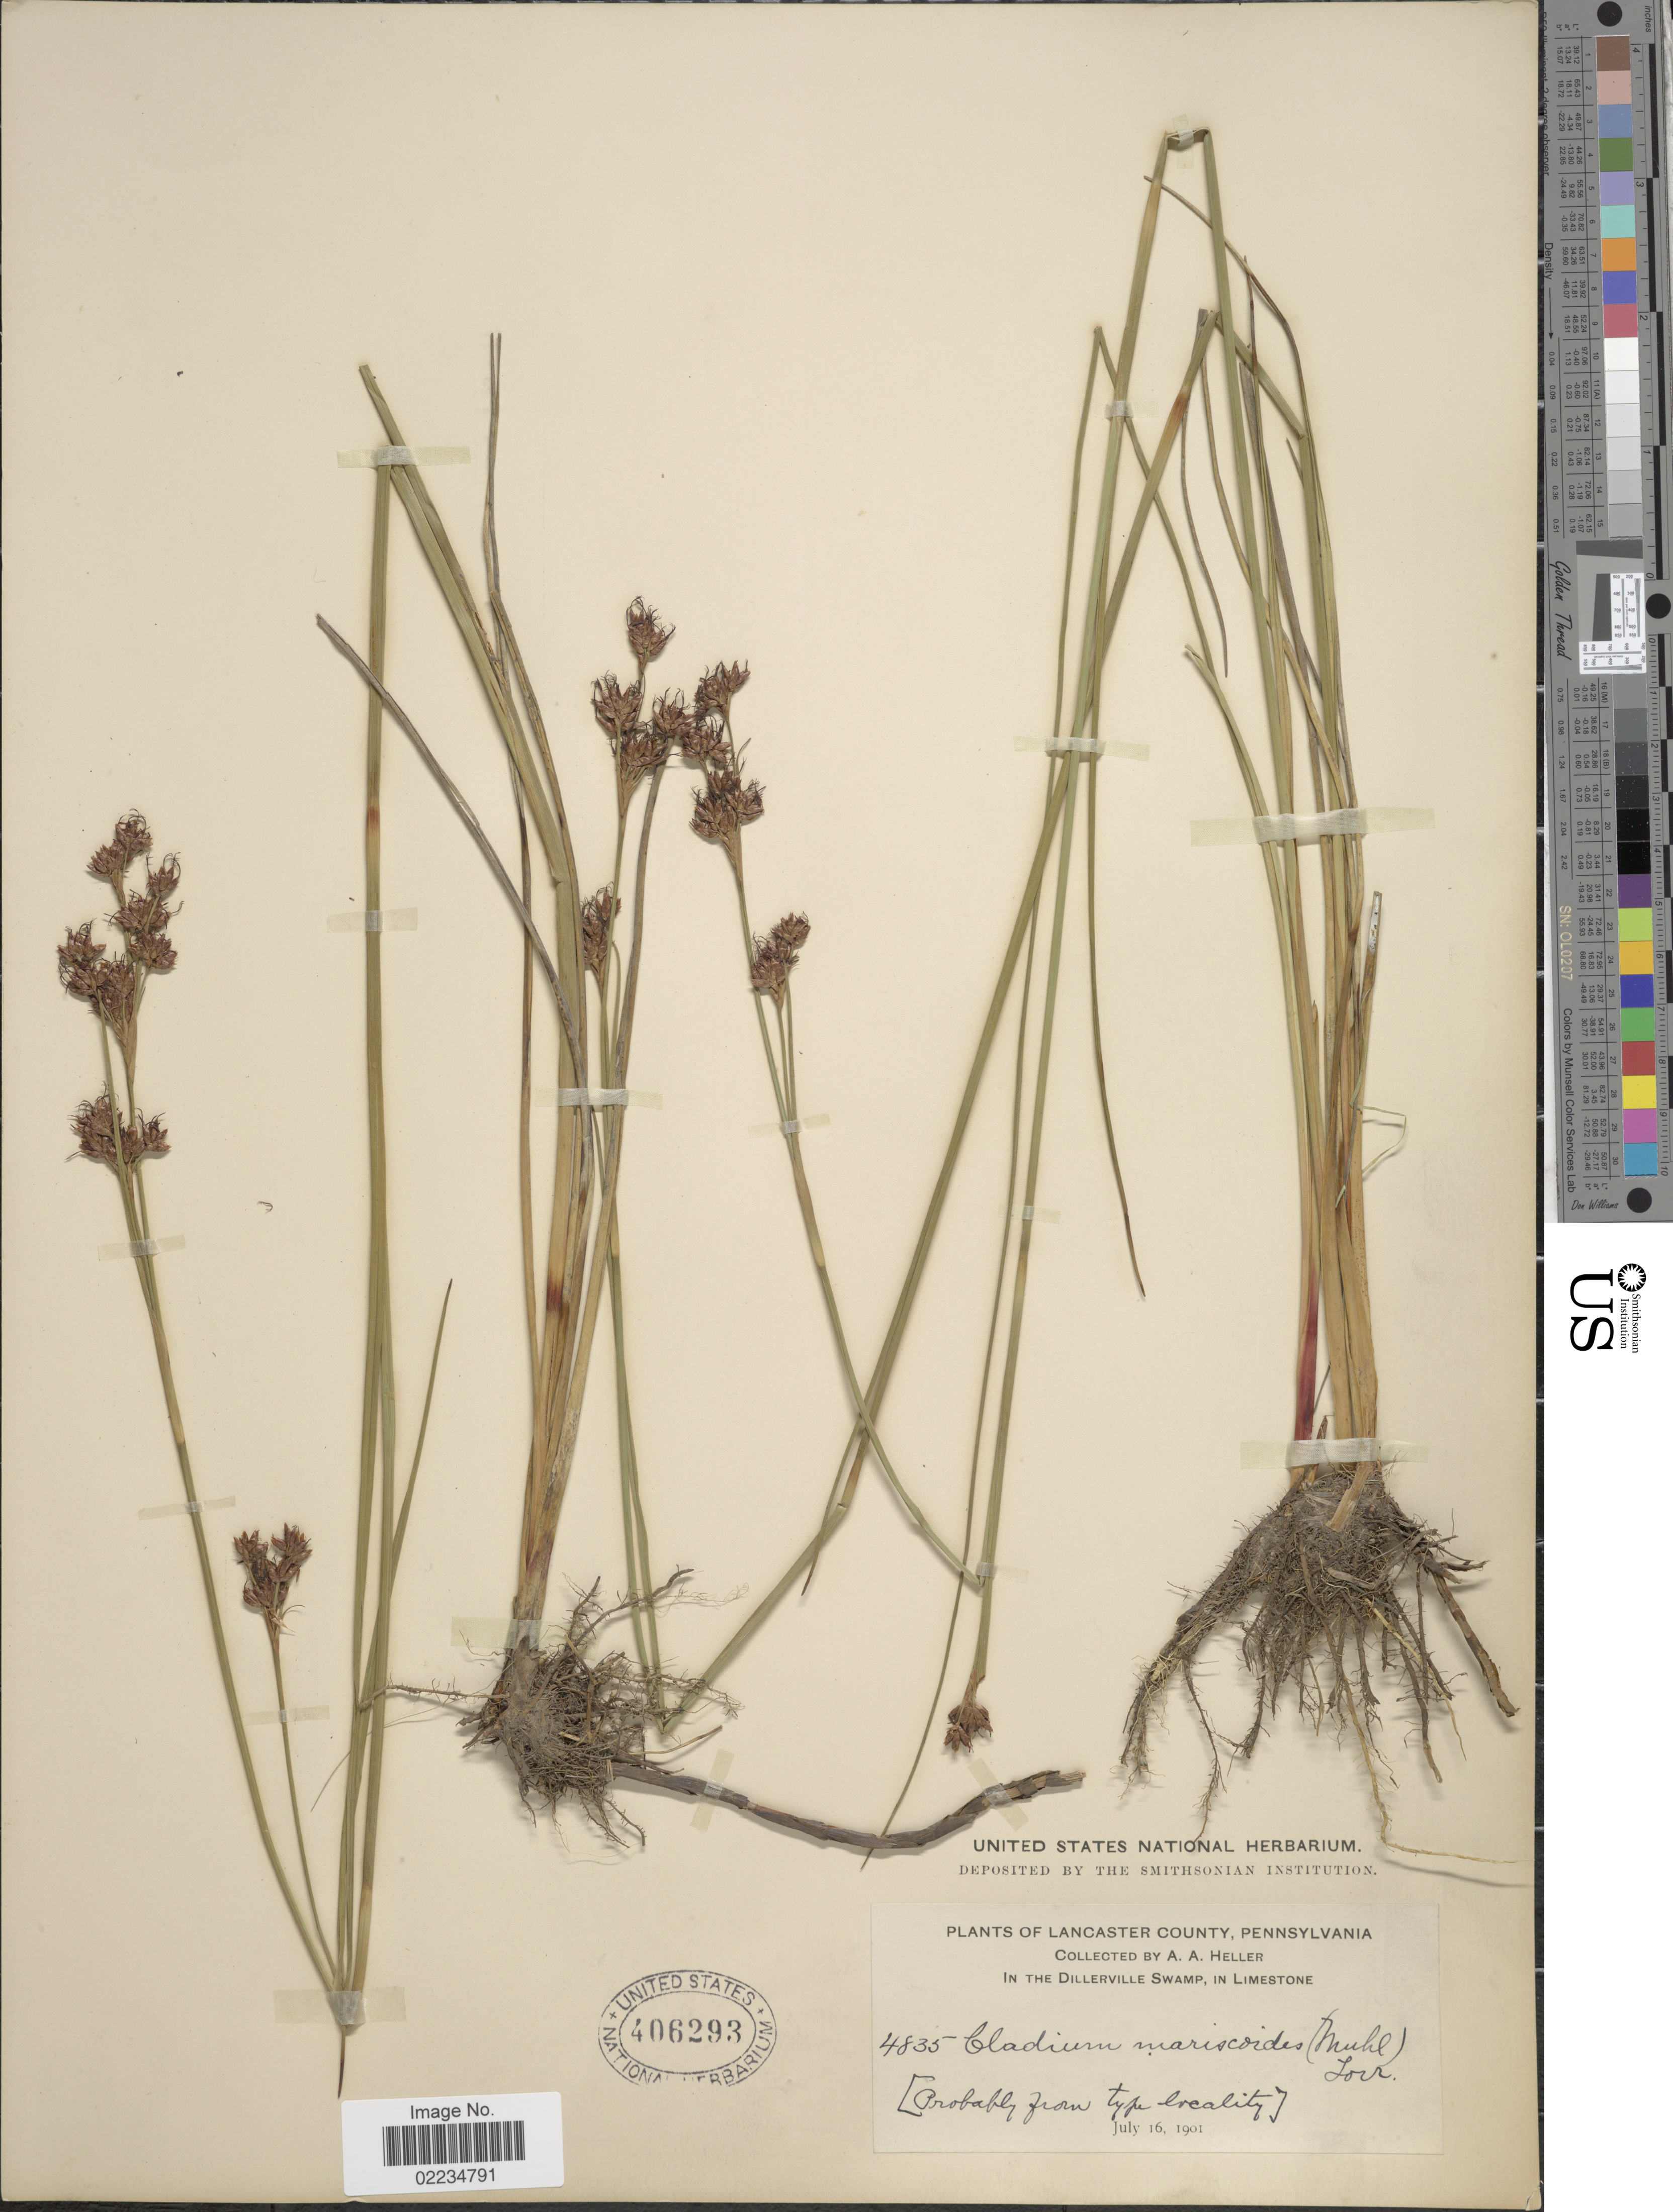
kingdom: Plantae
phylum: Tracheophyta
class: Liliopsida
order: Poales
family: Cyperaceae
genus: Cladium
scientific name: Cladium mariscoides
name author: (Muhl.) Torr.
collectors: A. A. Heller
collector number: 4835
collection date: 1901-07-16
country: United States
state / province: Pennsylvania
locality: Lancaster County, Pennsylvania, In the Dillerville Swamp, in limestone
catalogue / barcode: US 406293